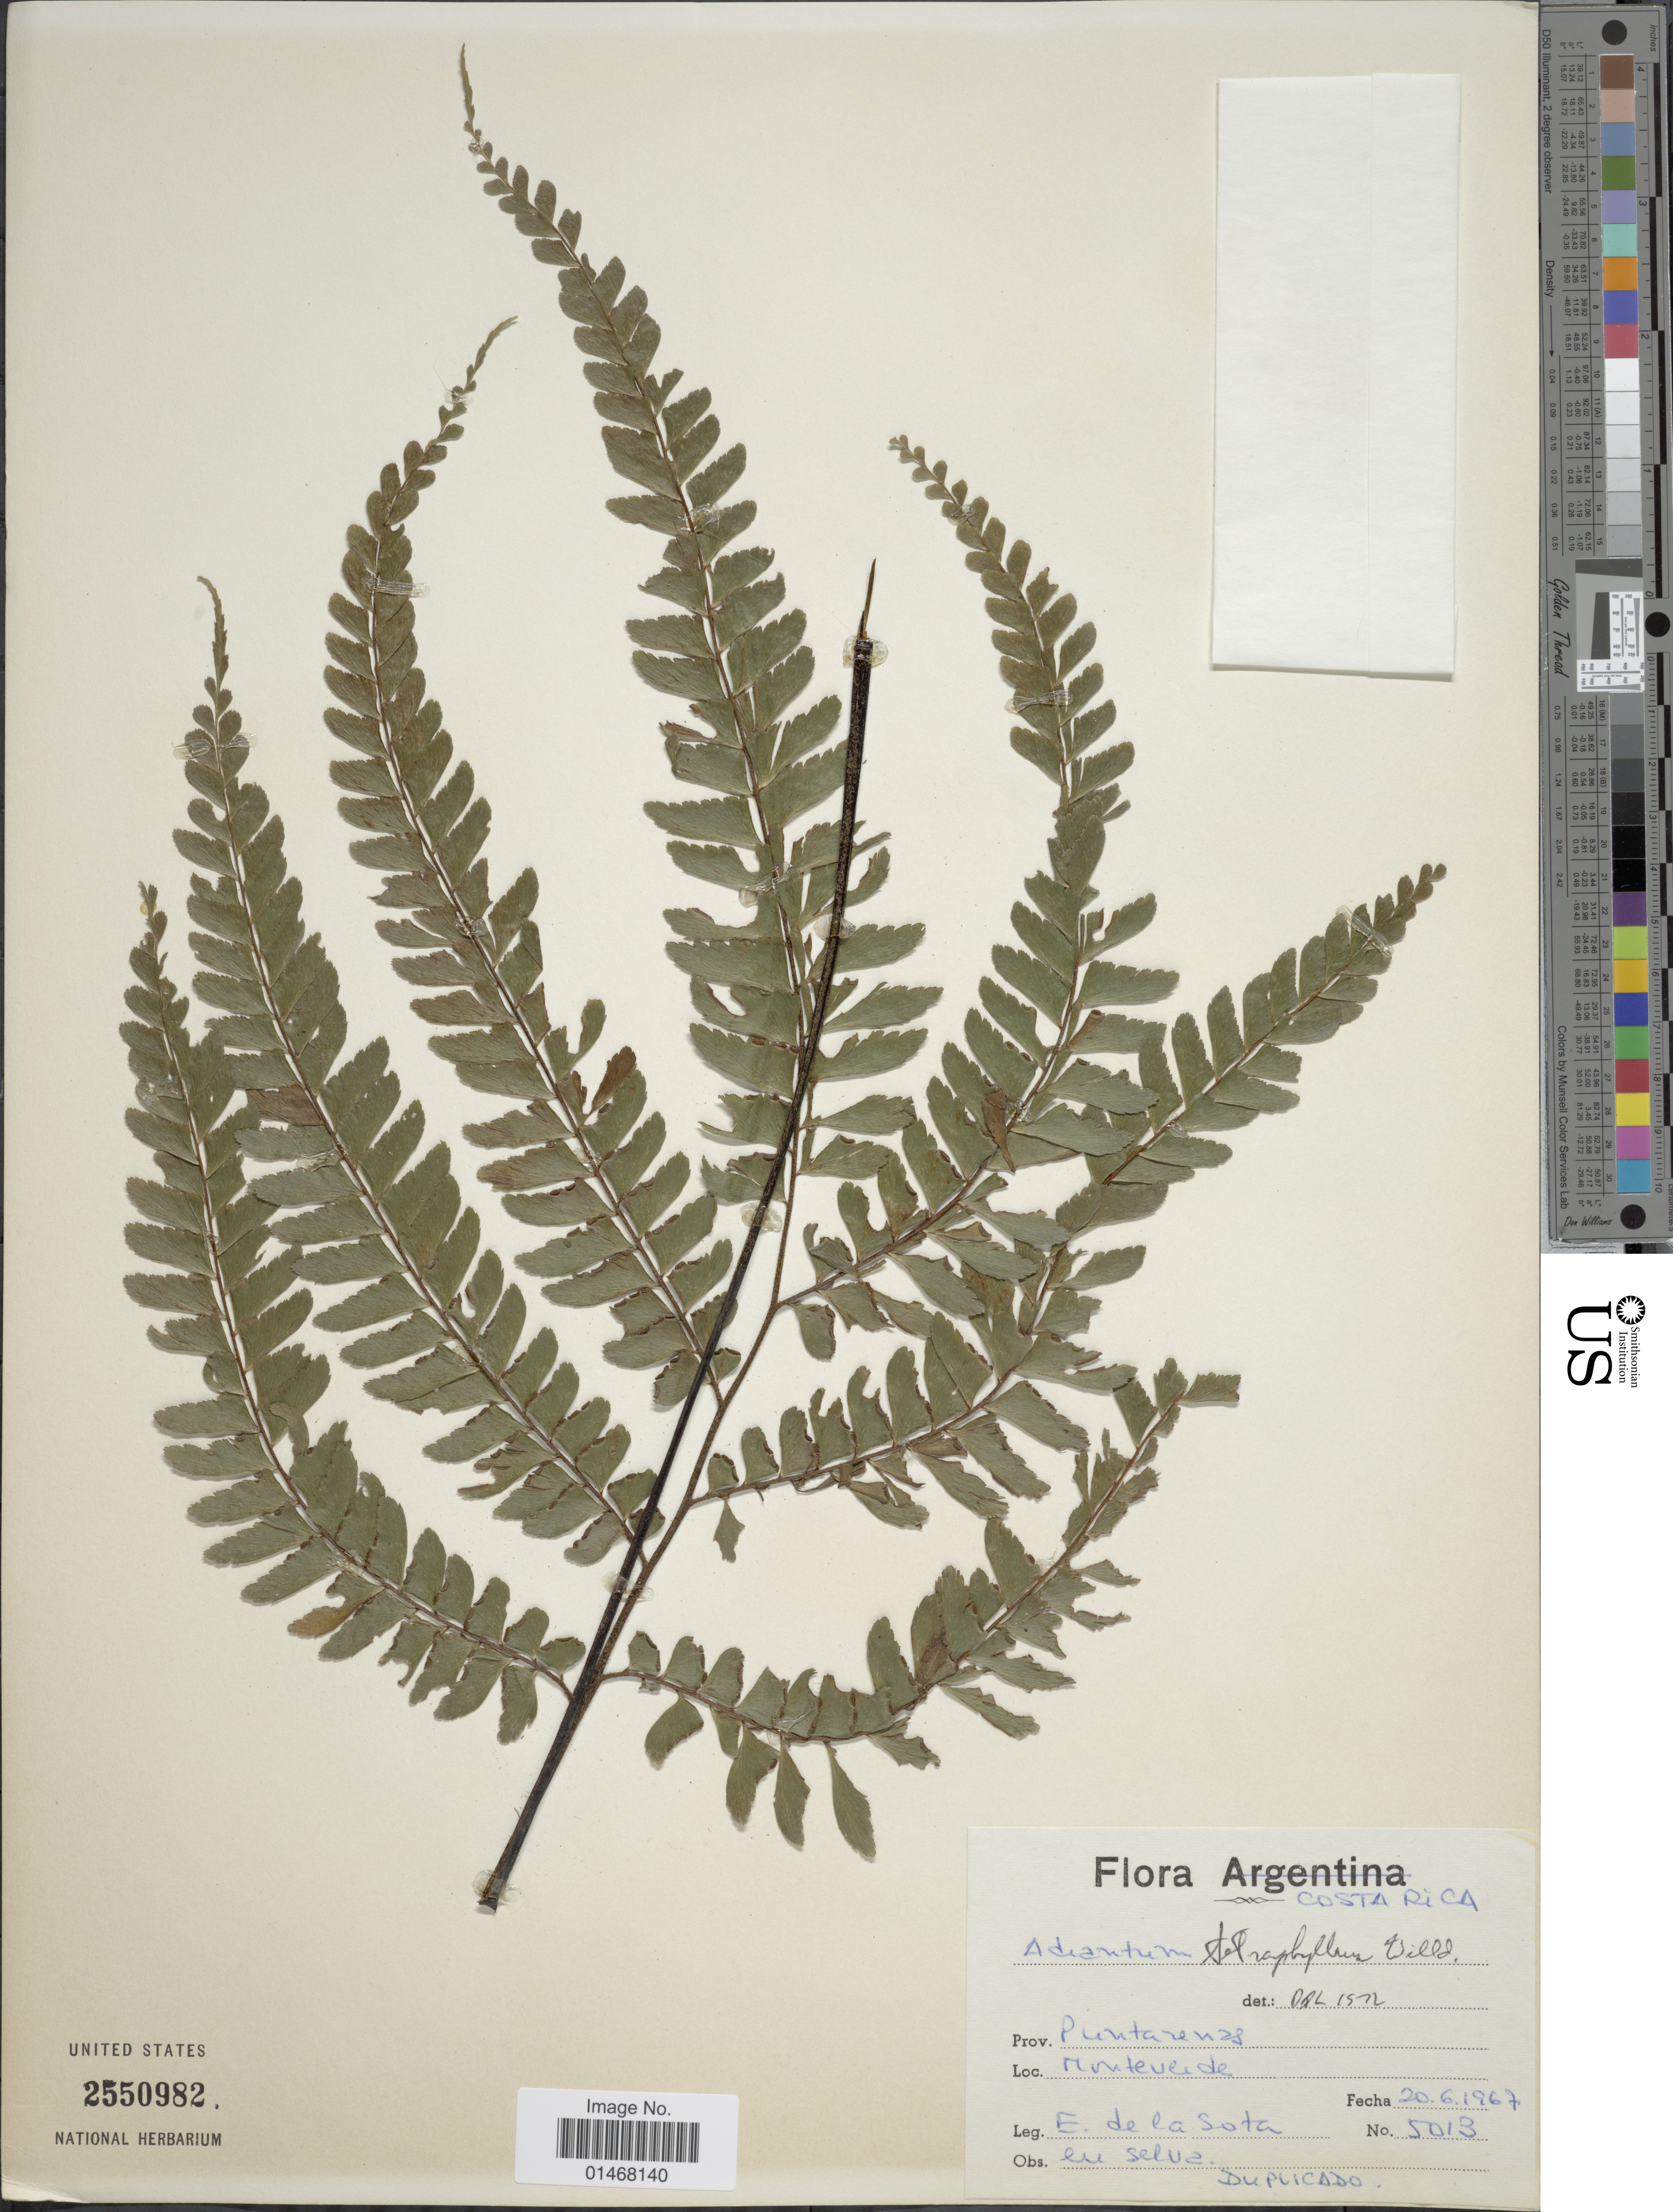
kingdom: Plantae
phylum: Tracheophyta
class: Polypodiopsida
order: Polypodiales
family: Pteridaceae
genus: Adiantum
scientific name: Adiantum tetraphyllum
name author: Humb. & Bonpl. ex Willd.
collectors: E. R. de la Sota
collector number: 5013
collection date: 1967-06-20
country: Costa Rica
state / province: Puntarenas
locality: Monteverde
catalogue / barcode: US 2550982